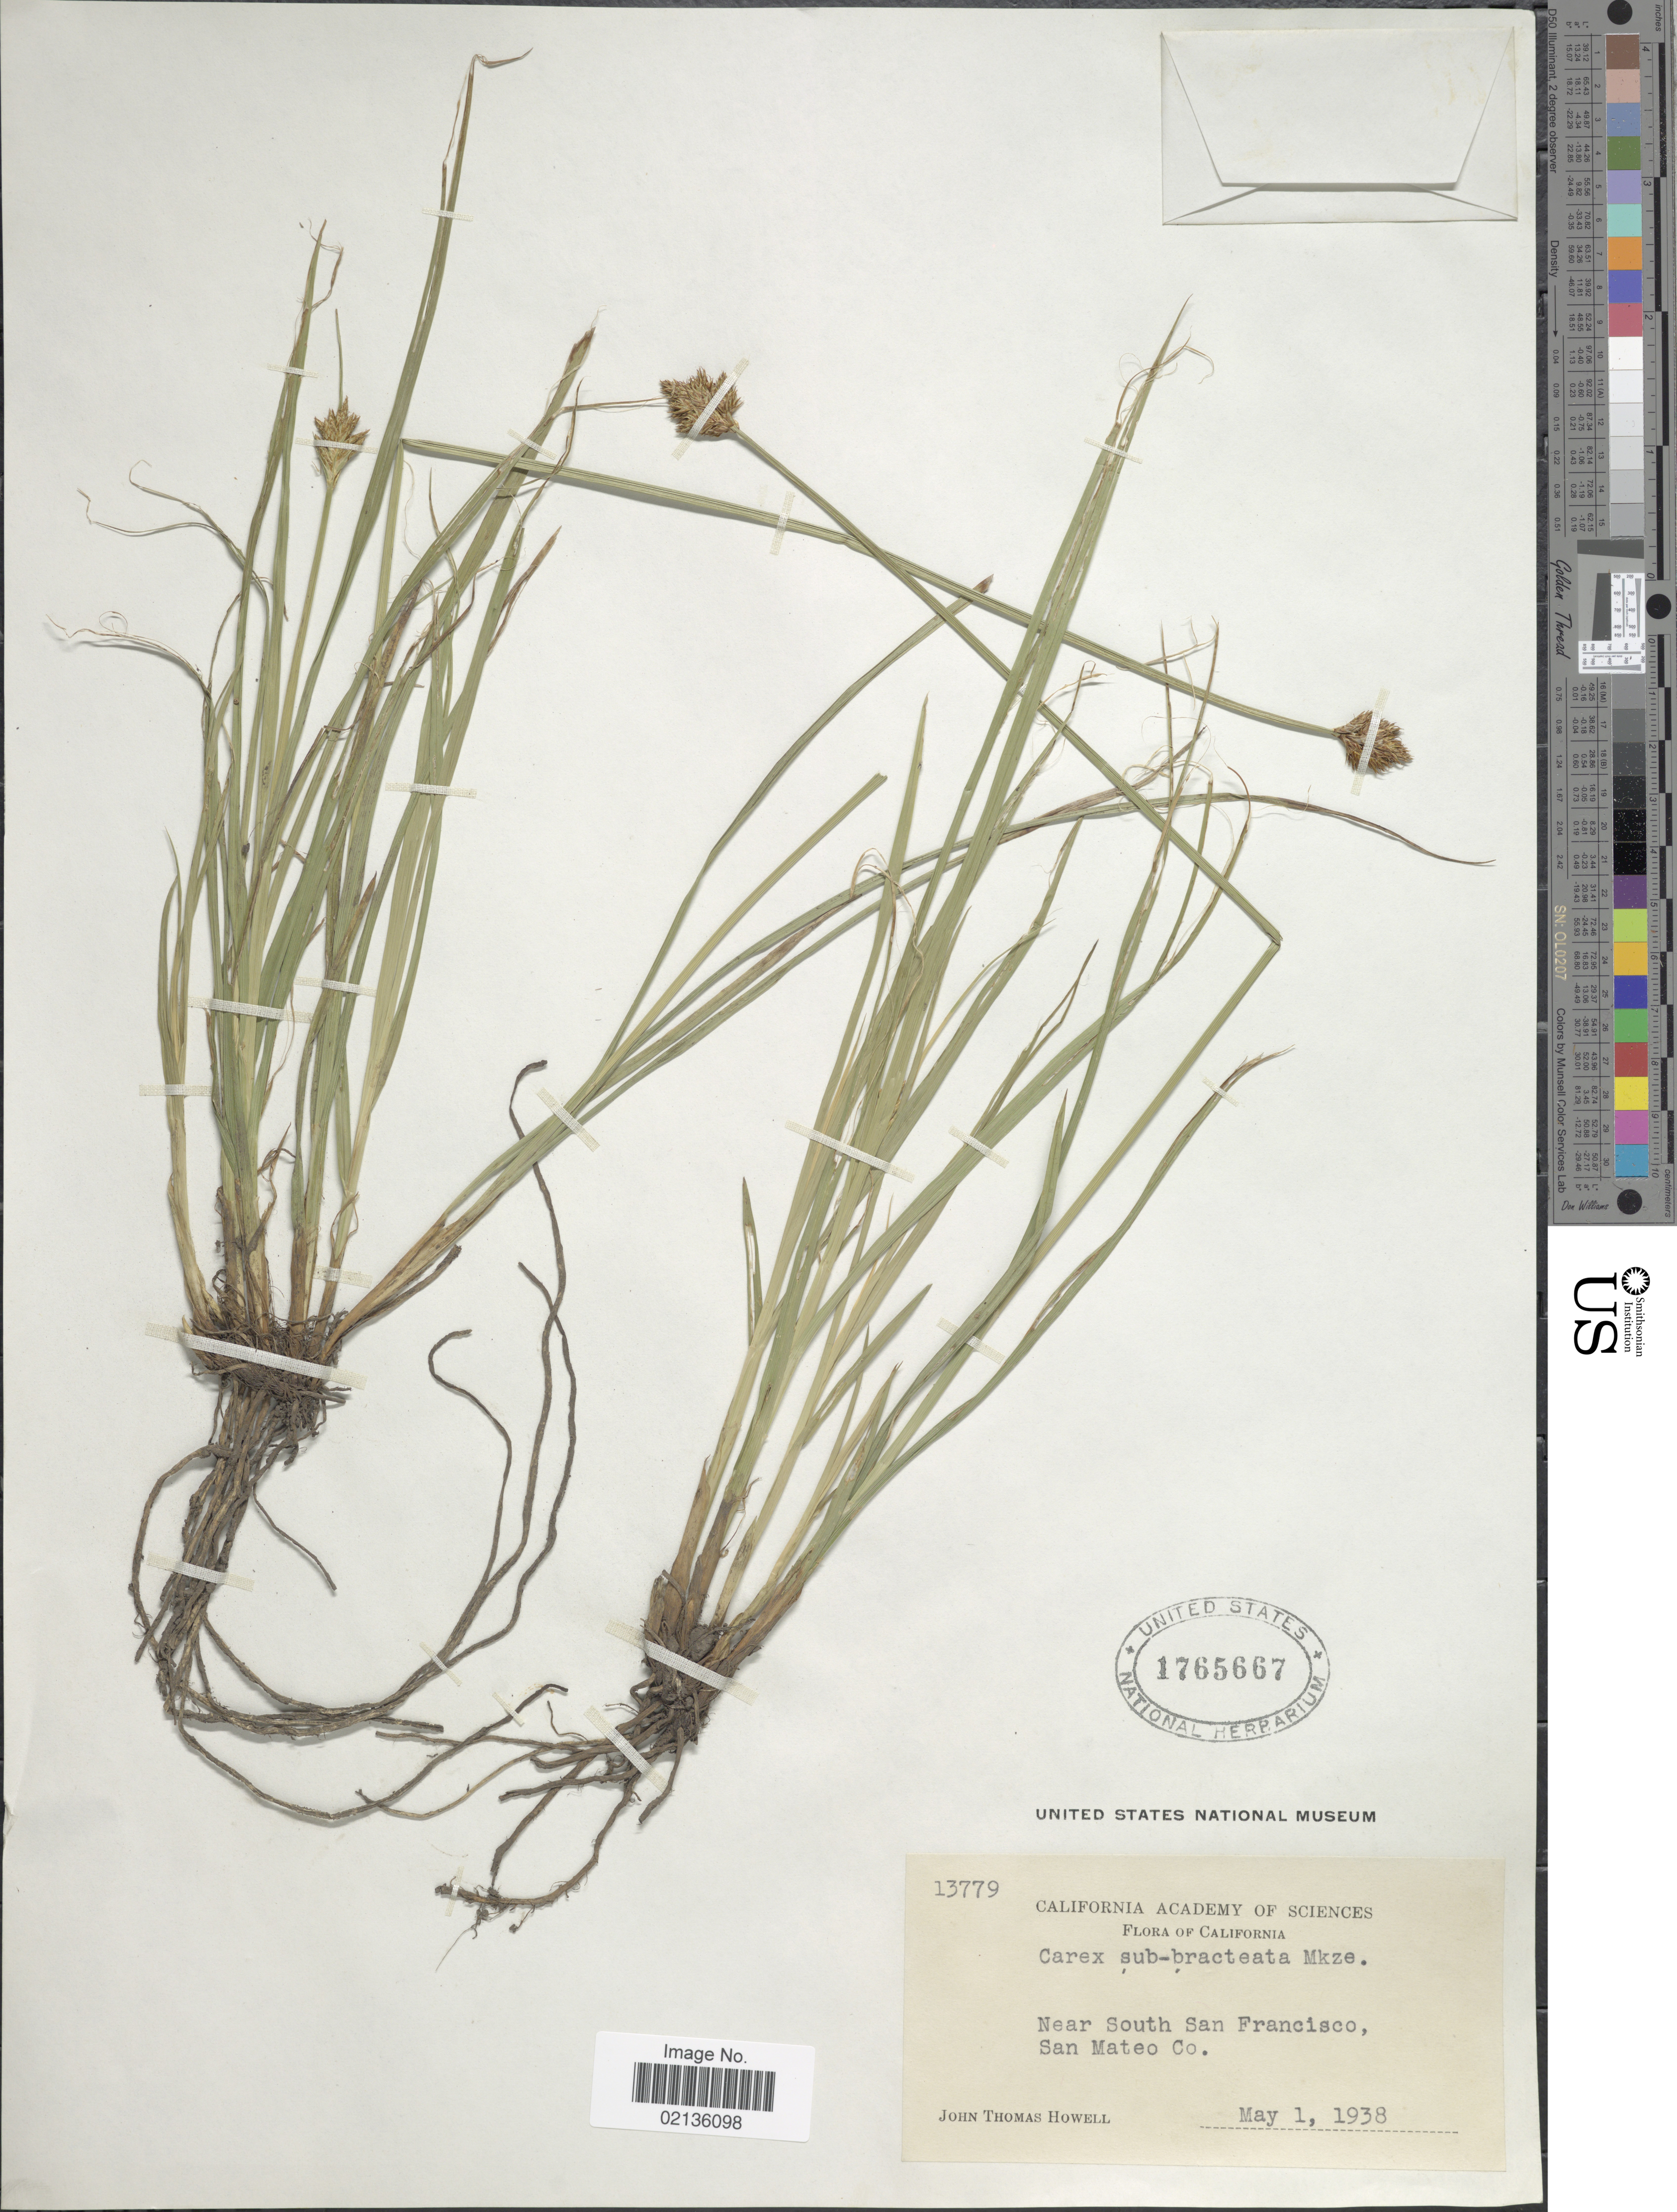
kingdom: Plantae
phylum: Tracheophyta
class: Liliopsida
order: Poales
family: Cyperaceae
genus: Carex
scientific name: Carex subbracteata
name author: Mack.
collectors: J. T. Howell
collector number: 13779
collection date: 1938-05-01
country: United States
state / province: California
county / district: San Francisco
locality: Near South San Francisco, San Mateo Co.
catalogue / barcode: US 1765667